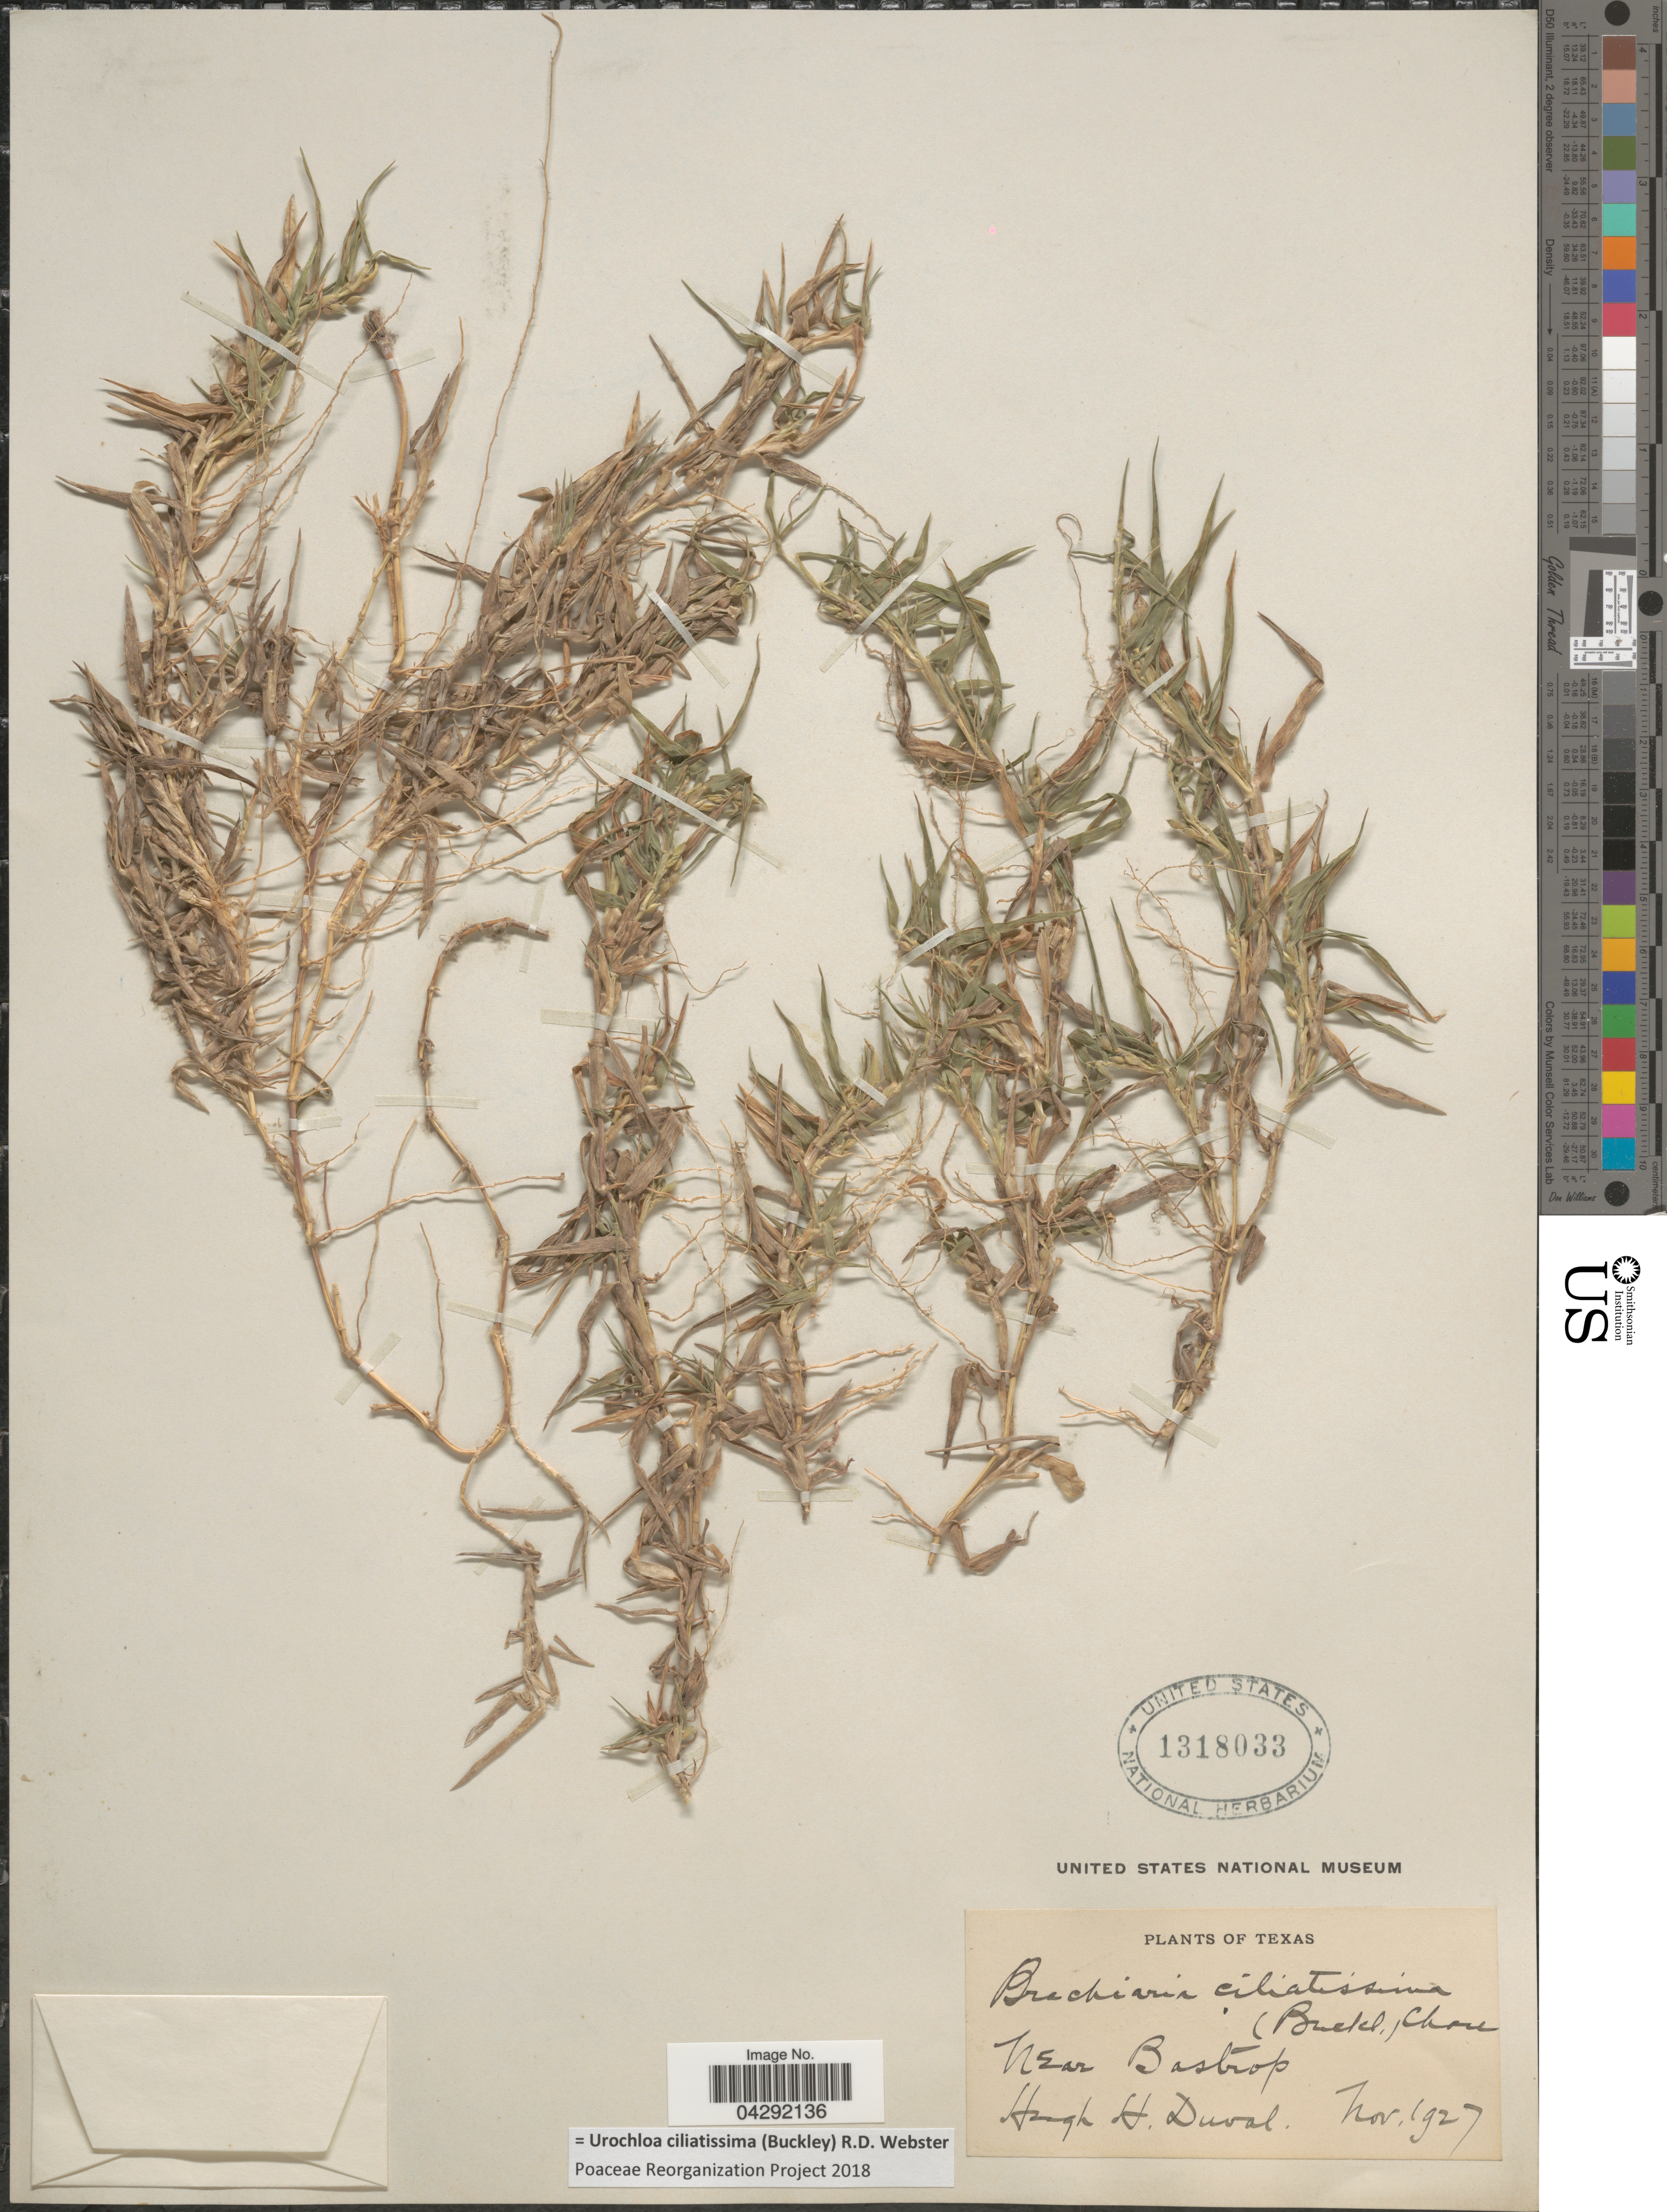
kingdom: Plantae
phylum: Tracheophyta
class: Liliopsida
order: Poales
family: Poaceae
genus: Urochloa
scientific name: Urochloa ciliatissima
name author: (Buckley) R.D. Webster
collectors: H. Duval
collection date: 1927-11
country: United States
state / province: Texas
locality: Near Bastrop.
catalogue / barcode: US 1318033